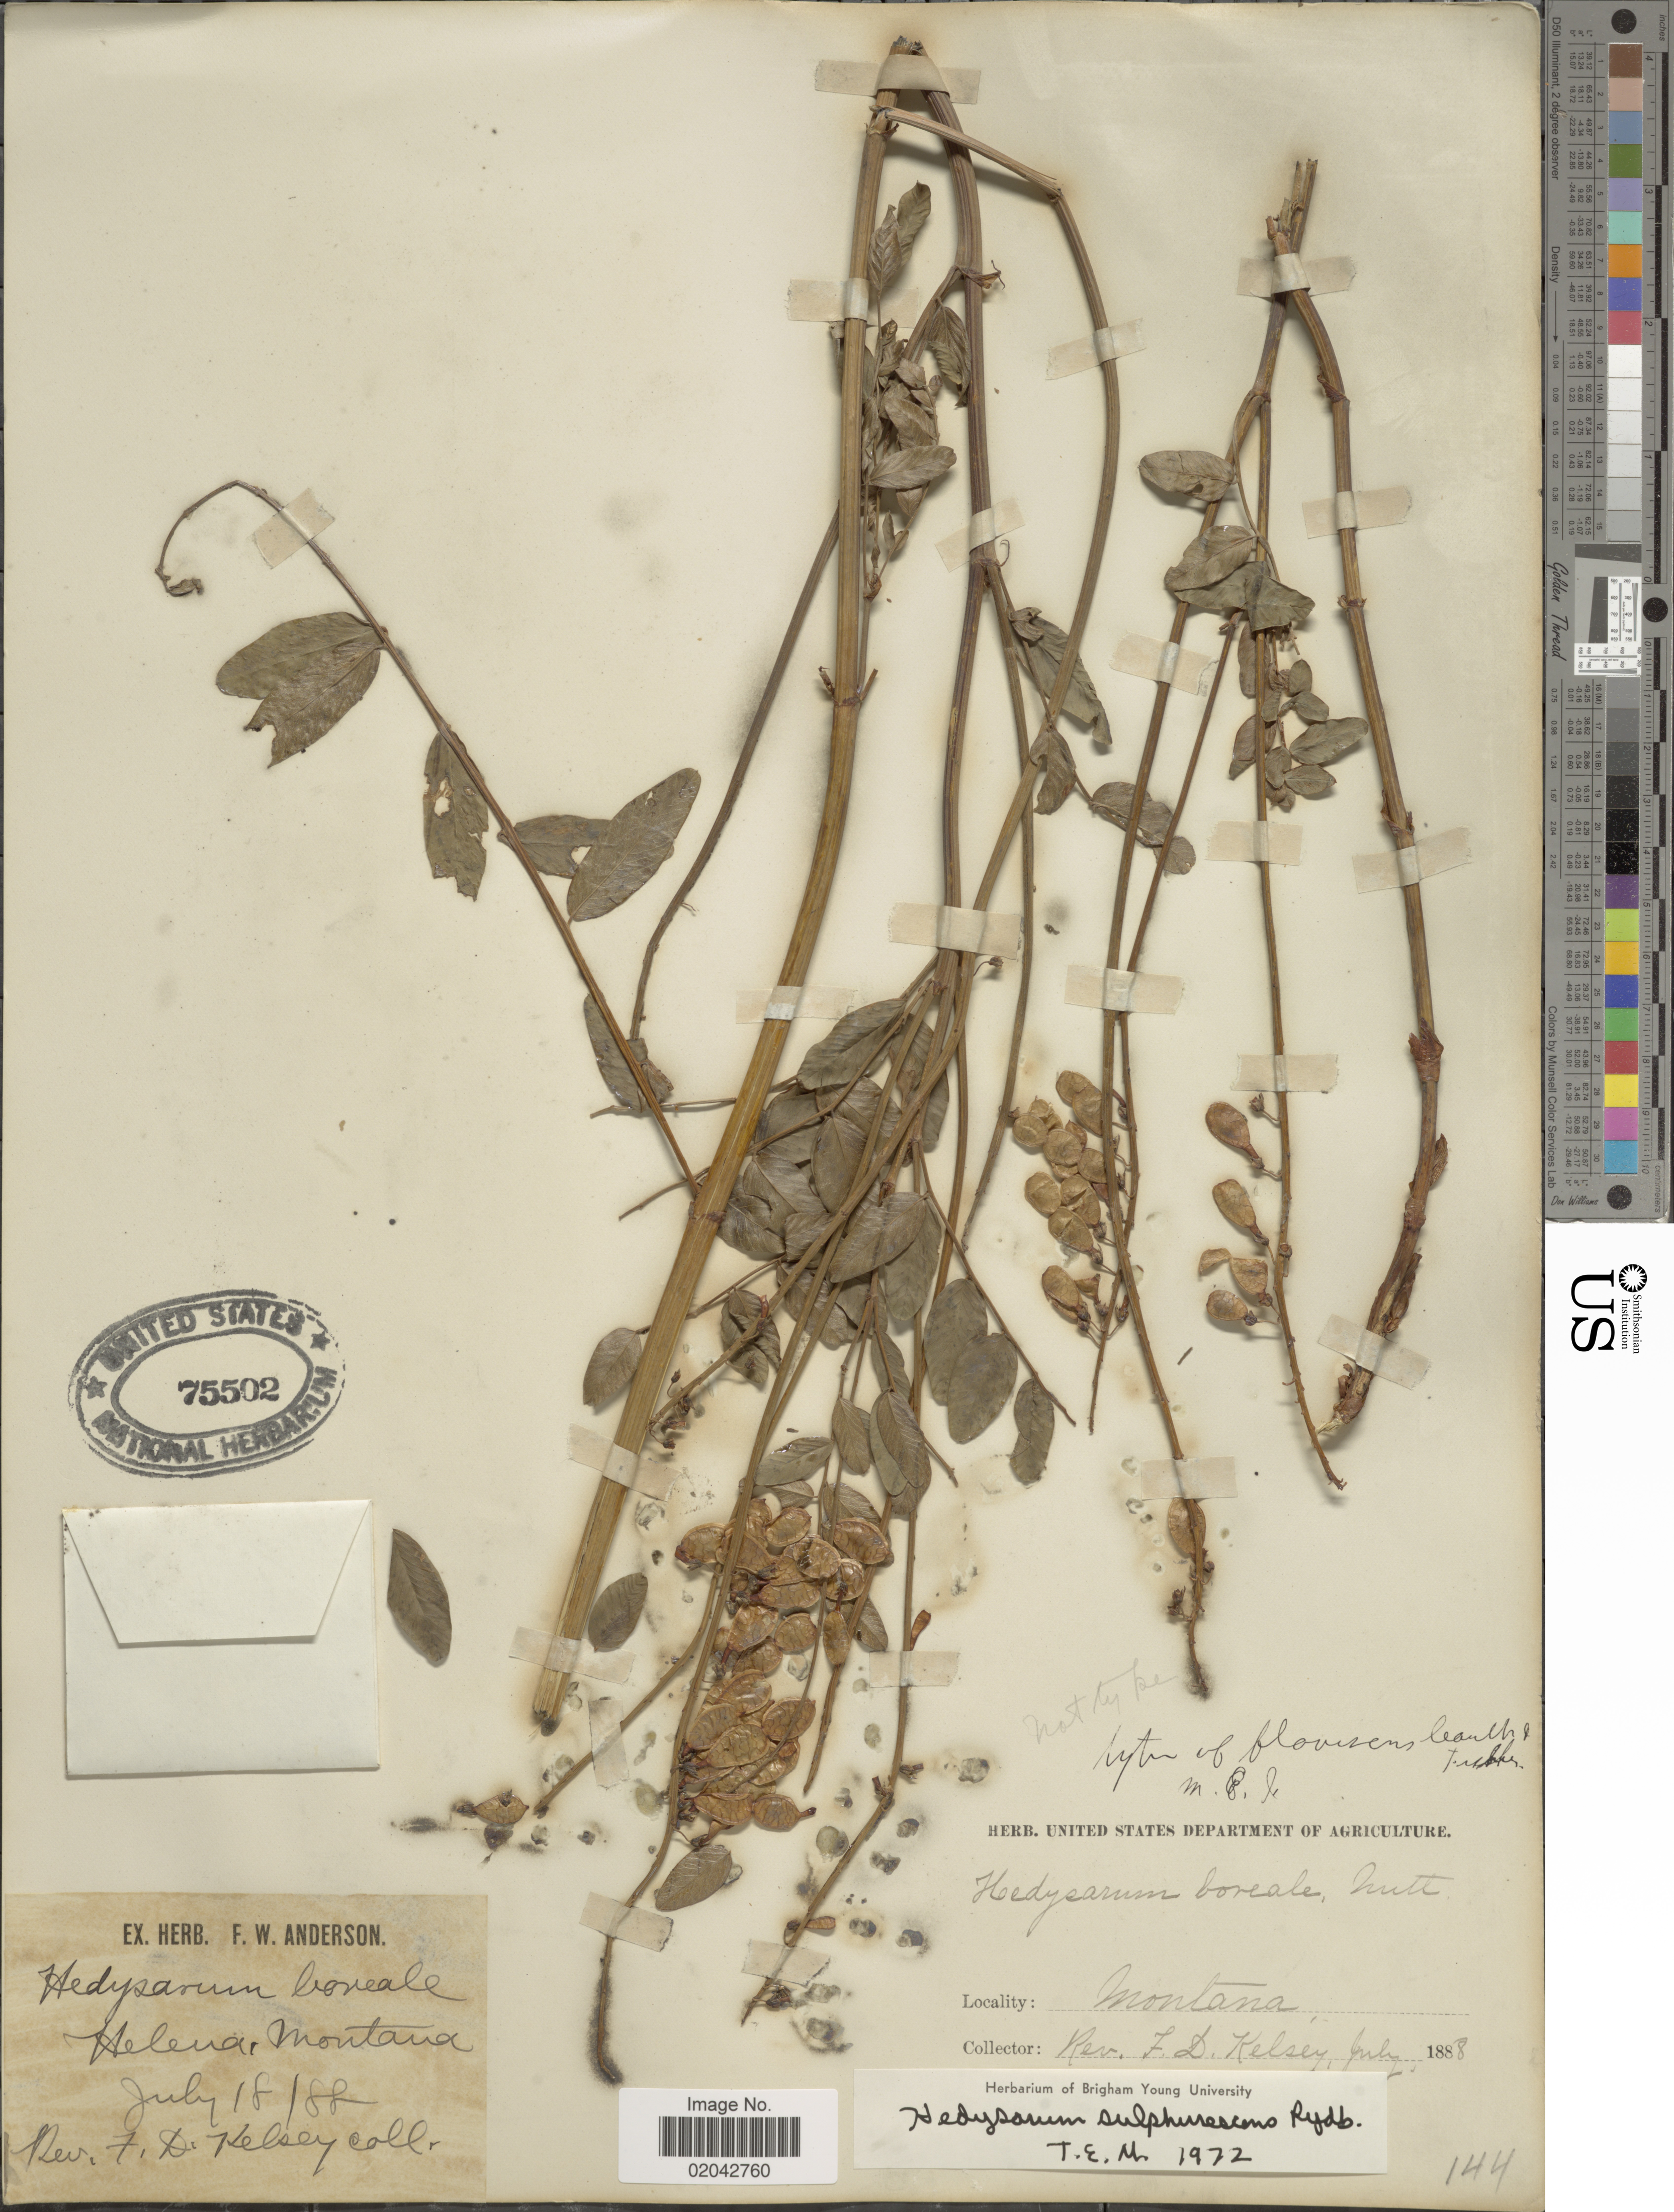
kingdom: Plantae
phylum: Tracheophyta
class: Magnoliopsida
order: Fabales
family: Fabaceae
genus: Hedysarum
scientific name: Hedysarum sulphurescens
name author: Rydb.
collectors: F. Kelsey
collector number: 144?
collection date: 1888-07-18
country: United States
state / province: Montana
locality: Helena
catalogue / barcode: US 75502